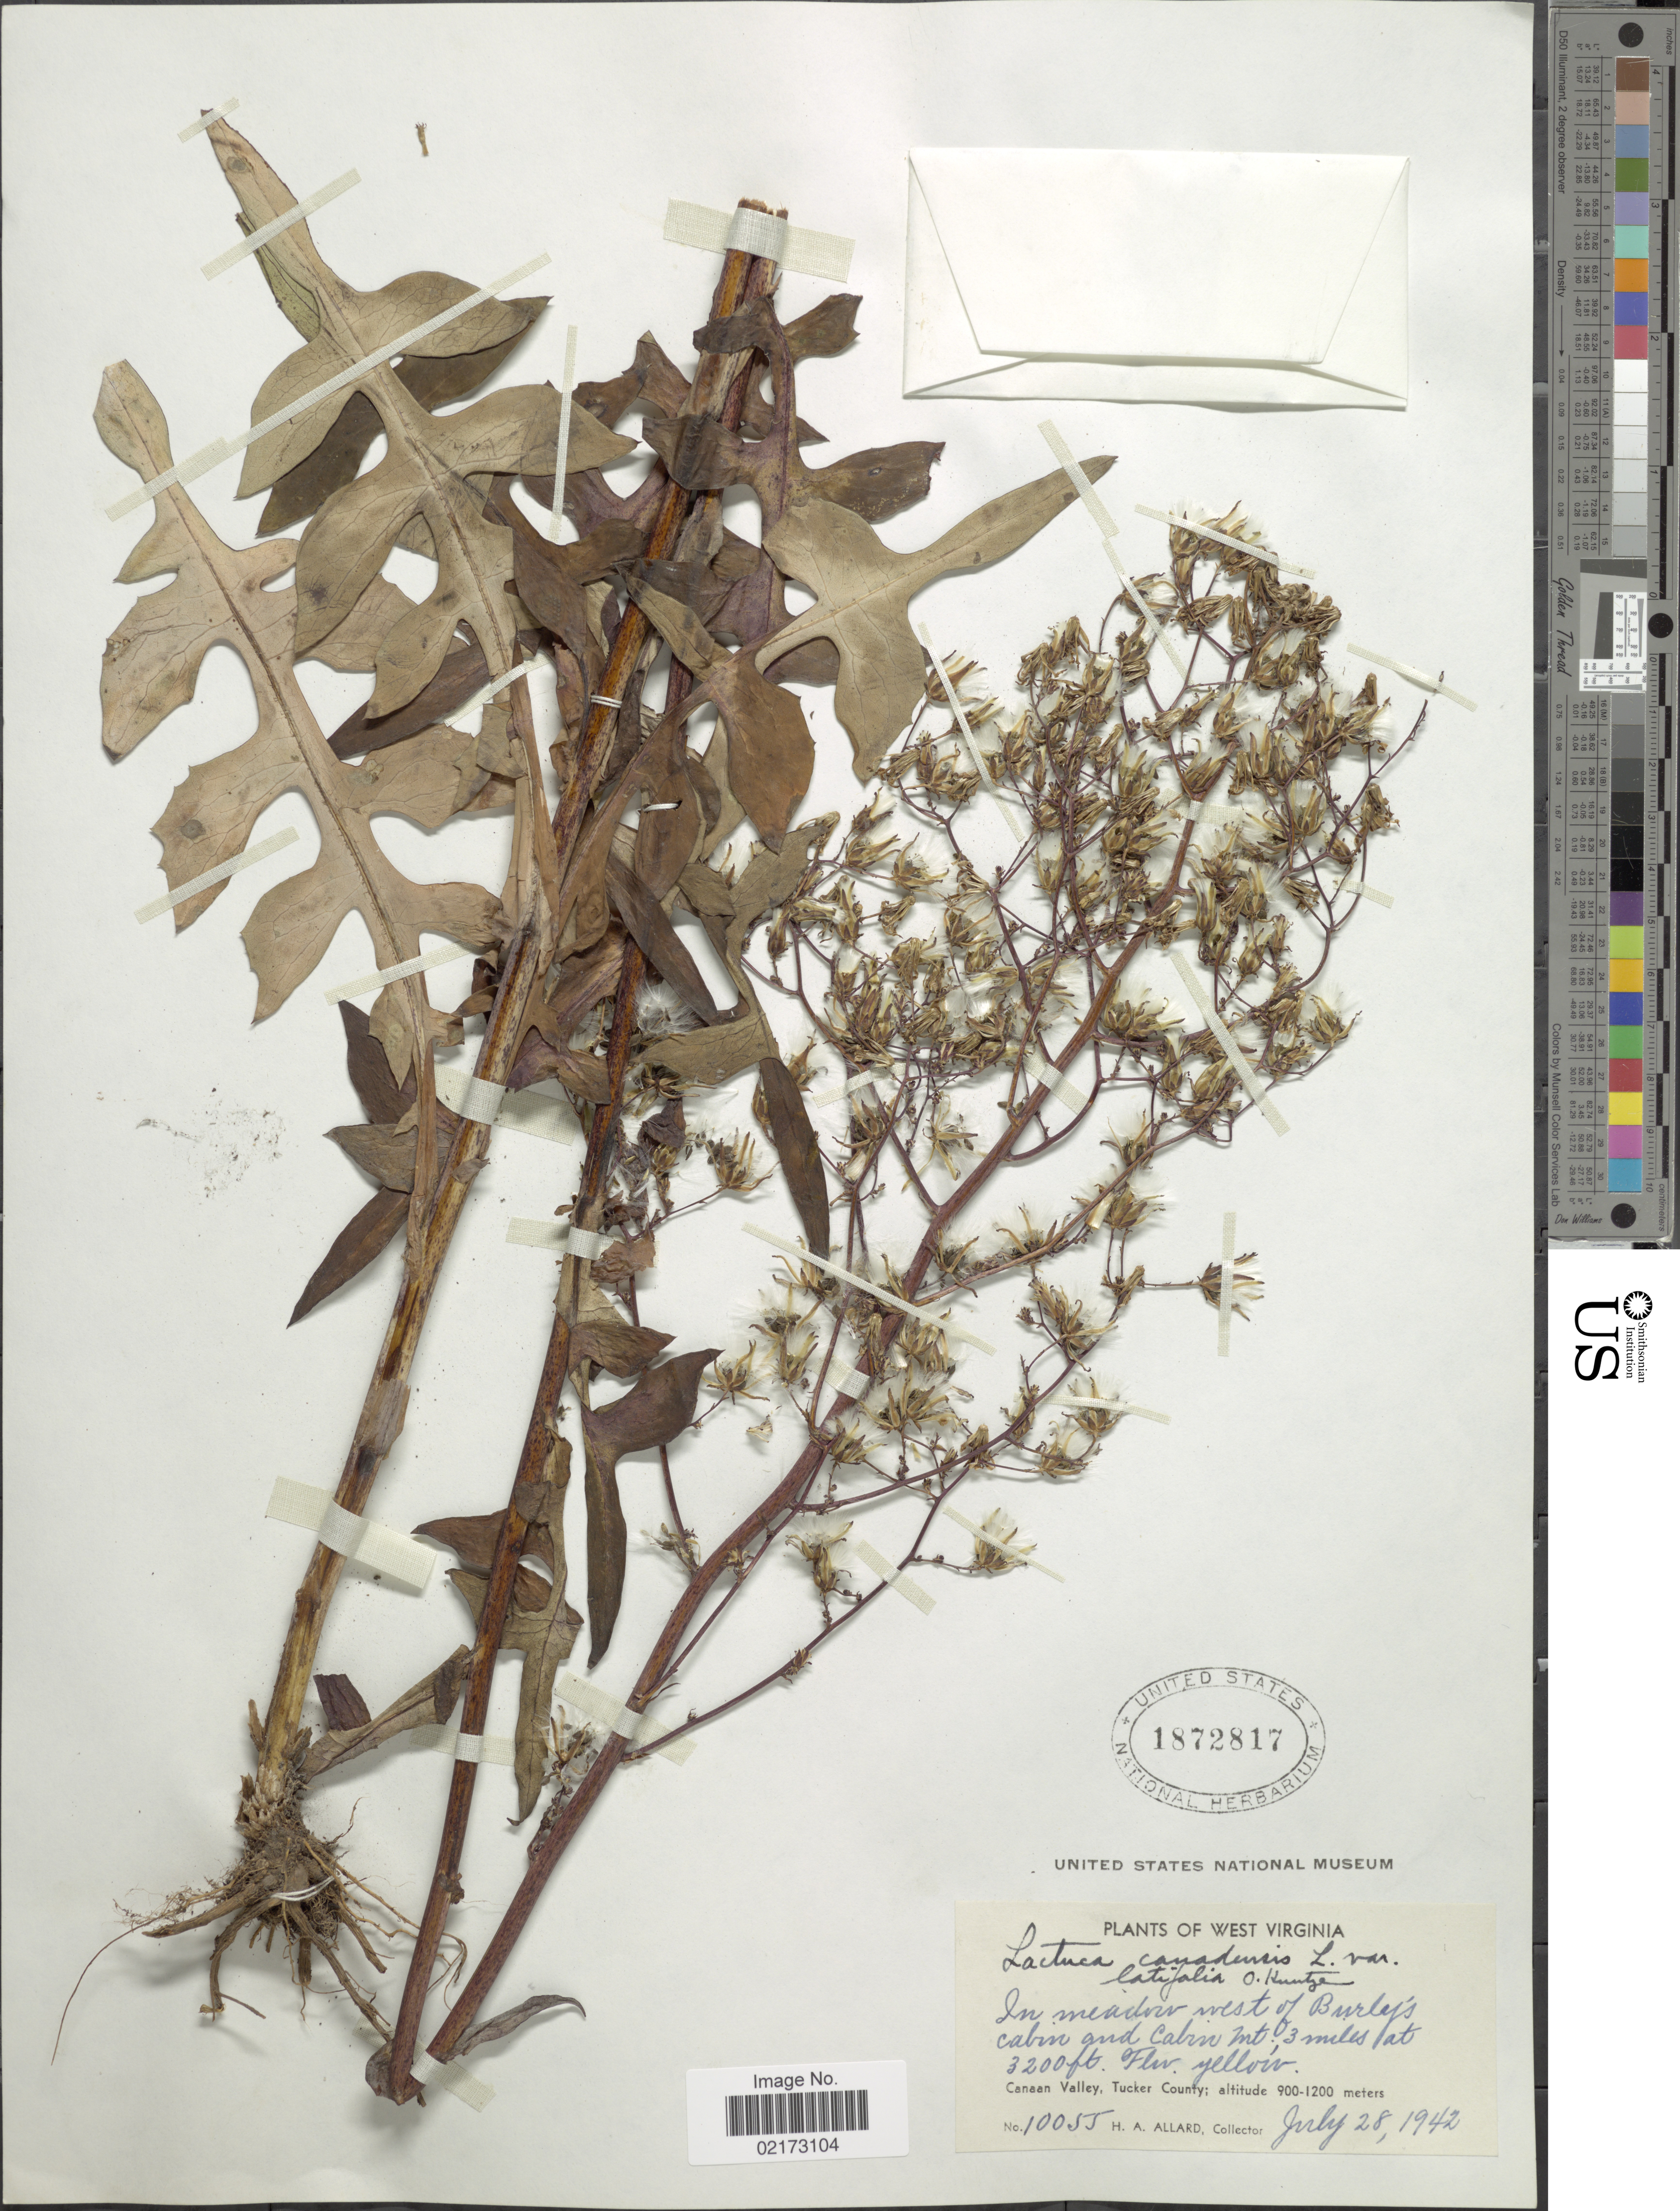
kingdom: Plantae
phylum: Tracheophyta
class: Magnoliopsida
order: Asterales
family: Asteraceae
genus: Lactuca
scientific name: Lactuca canadensis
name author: L.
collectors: H. A. Allard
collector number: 10055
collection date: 1942-07-28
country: United States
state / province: West Virginia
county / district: Tucker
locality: West of Burley's Cabin and Cabin Mt., 3 miles, Canaan Valley, Tucker County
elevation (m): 900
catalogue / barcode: US 1872817